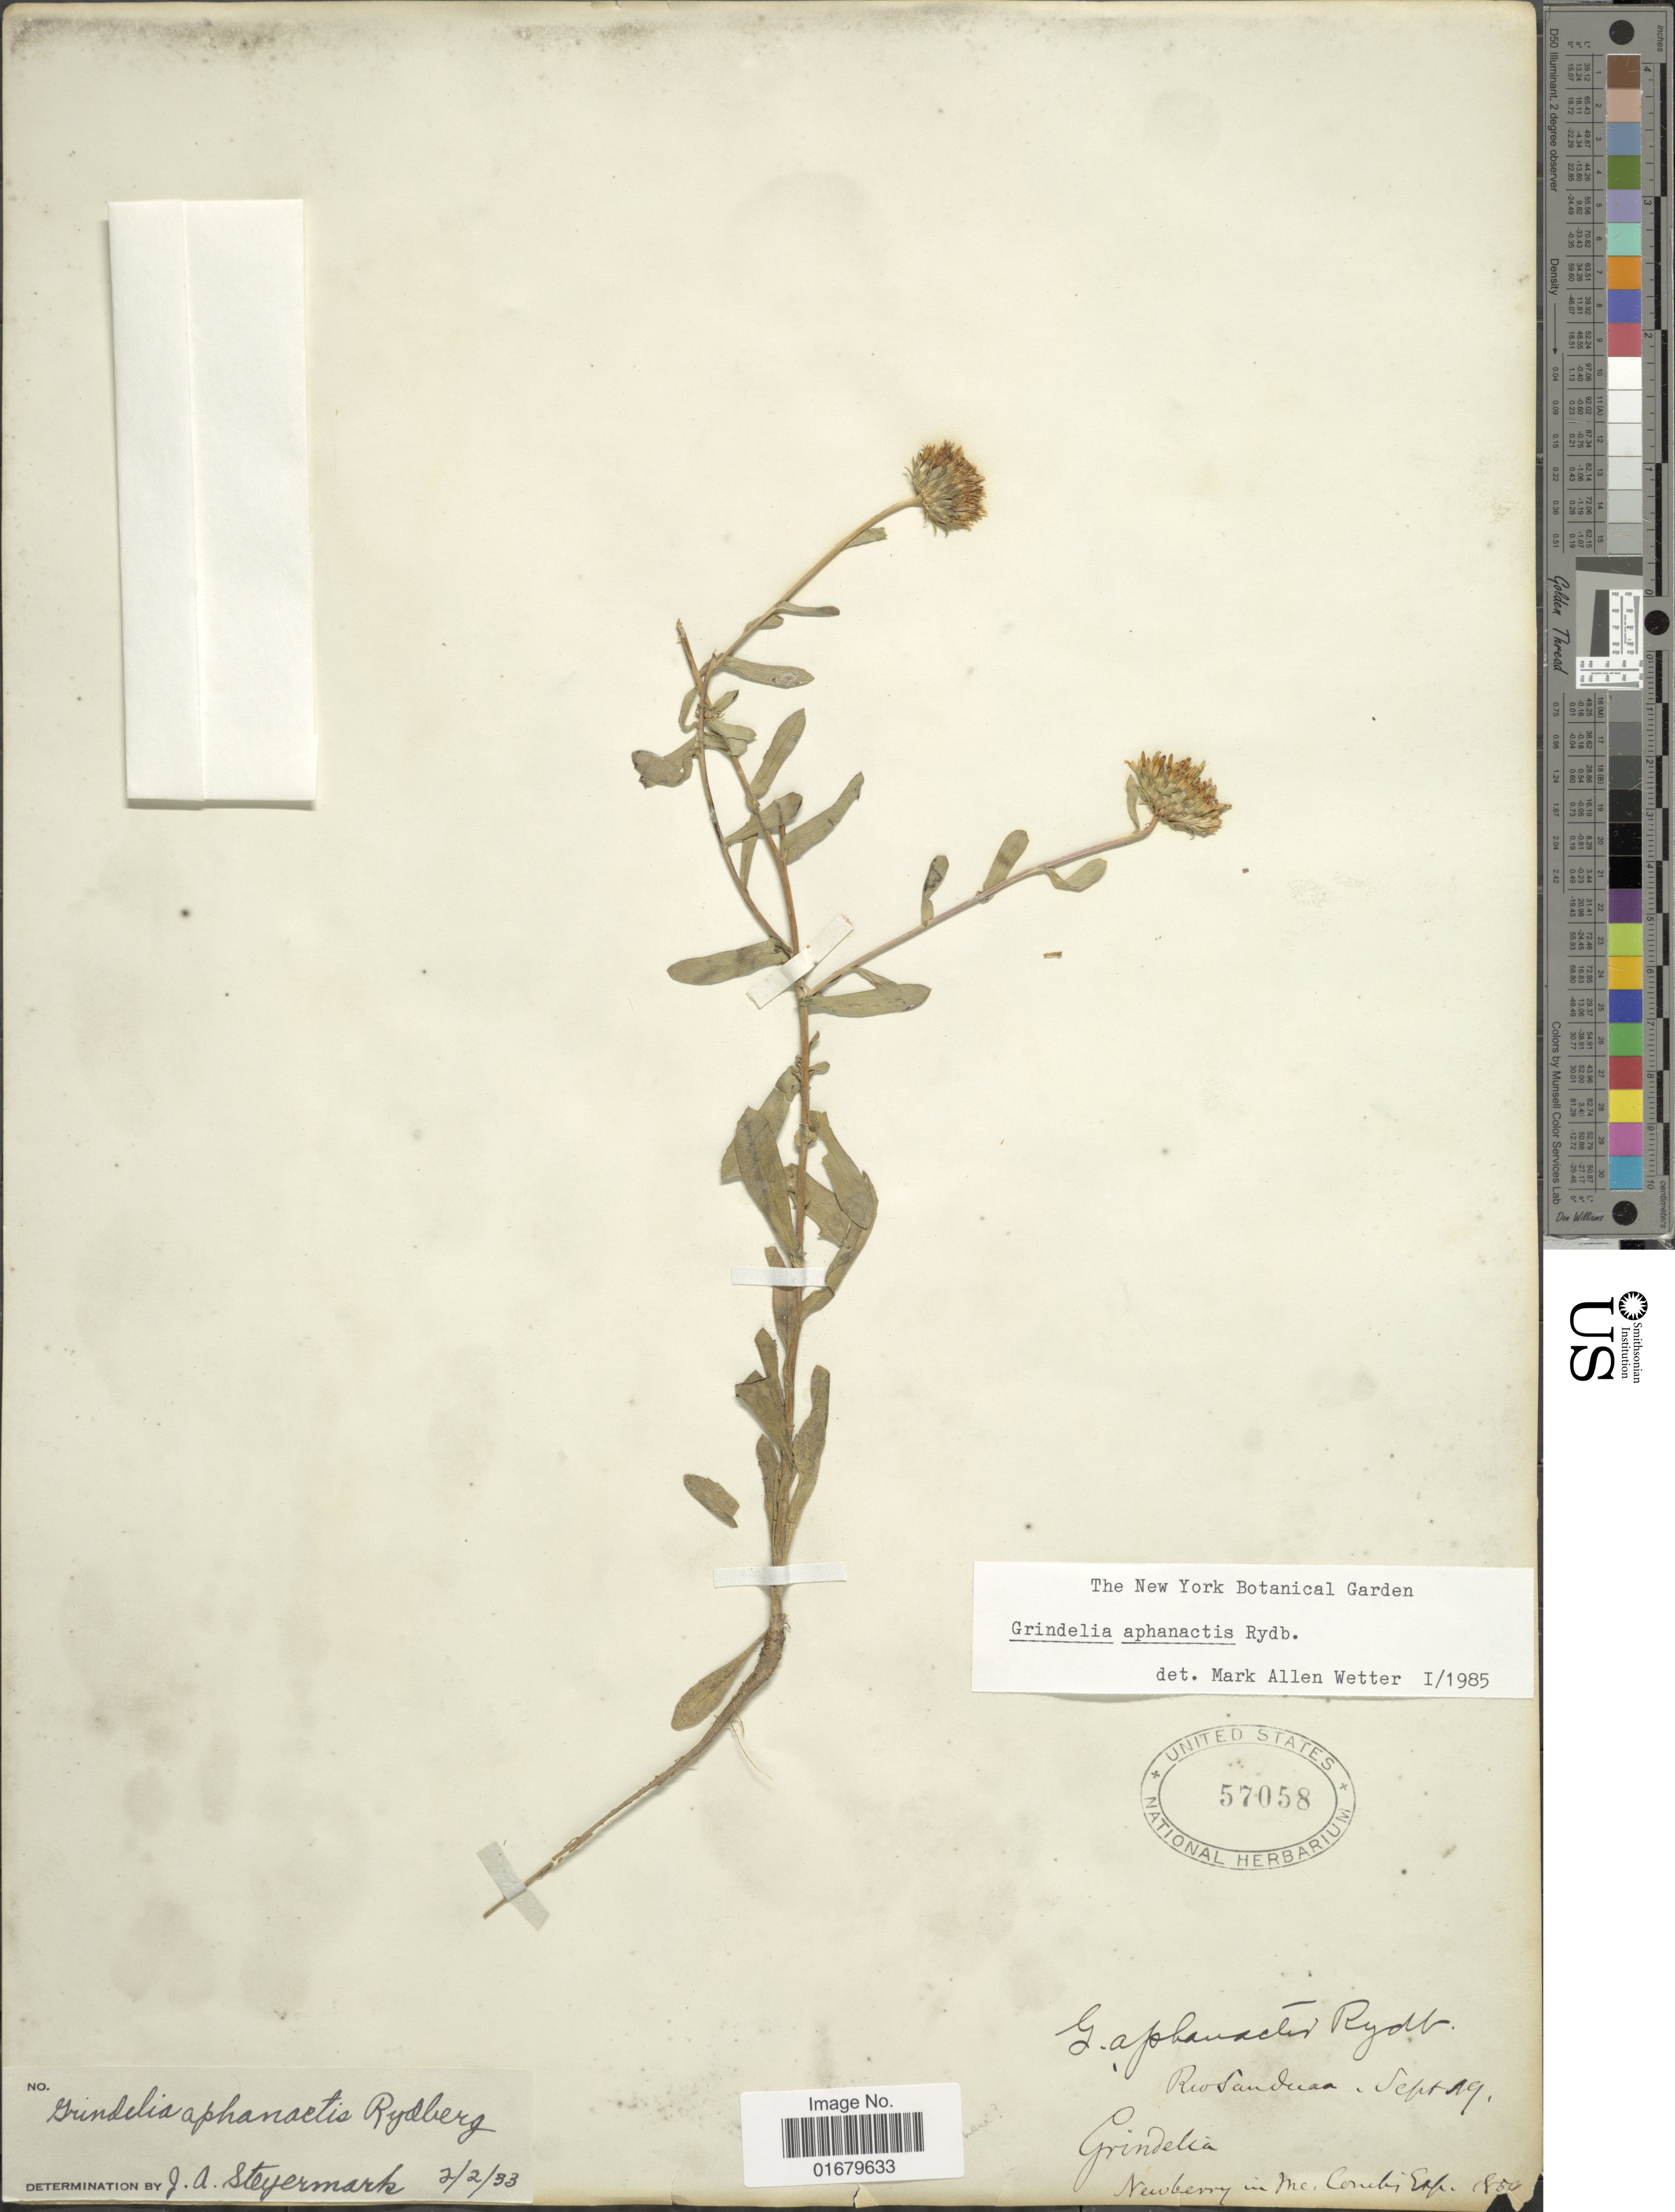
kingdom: Plantae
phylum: Tracheophyta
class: Magnoliopsida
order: Asterales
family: Asteraceae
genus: Grindelia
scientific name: Grindelia aphanactis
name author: Rydb.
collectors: -. Newberry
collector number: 859*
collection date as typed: Transcribed d/m/y: /9/79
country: United States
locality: Rio Sandua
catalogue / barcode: US 57058